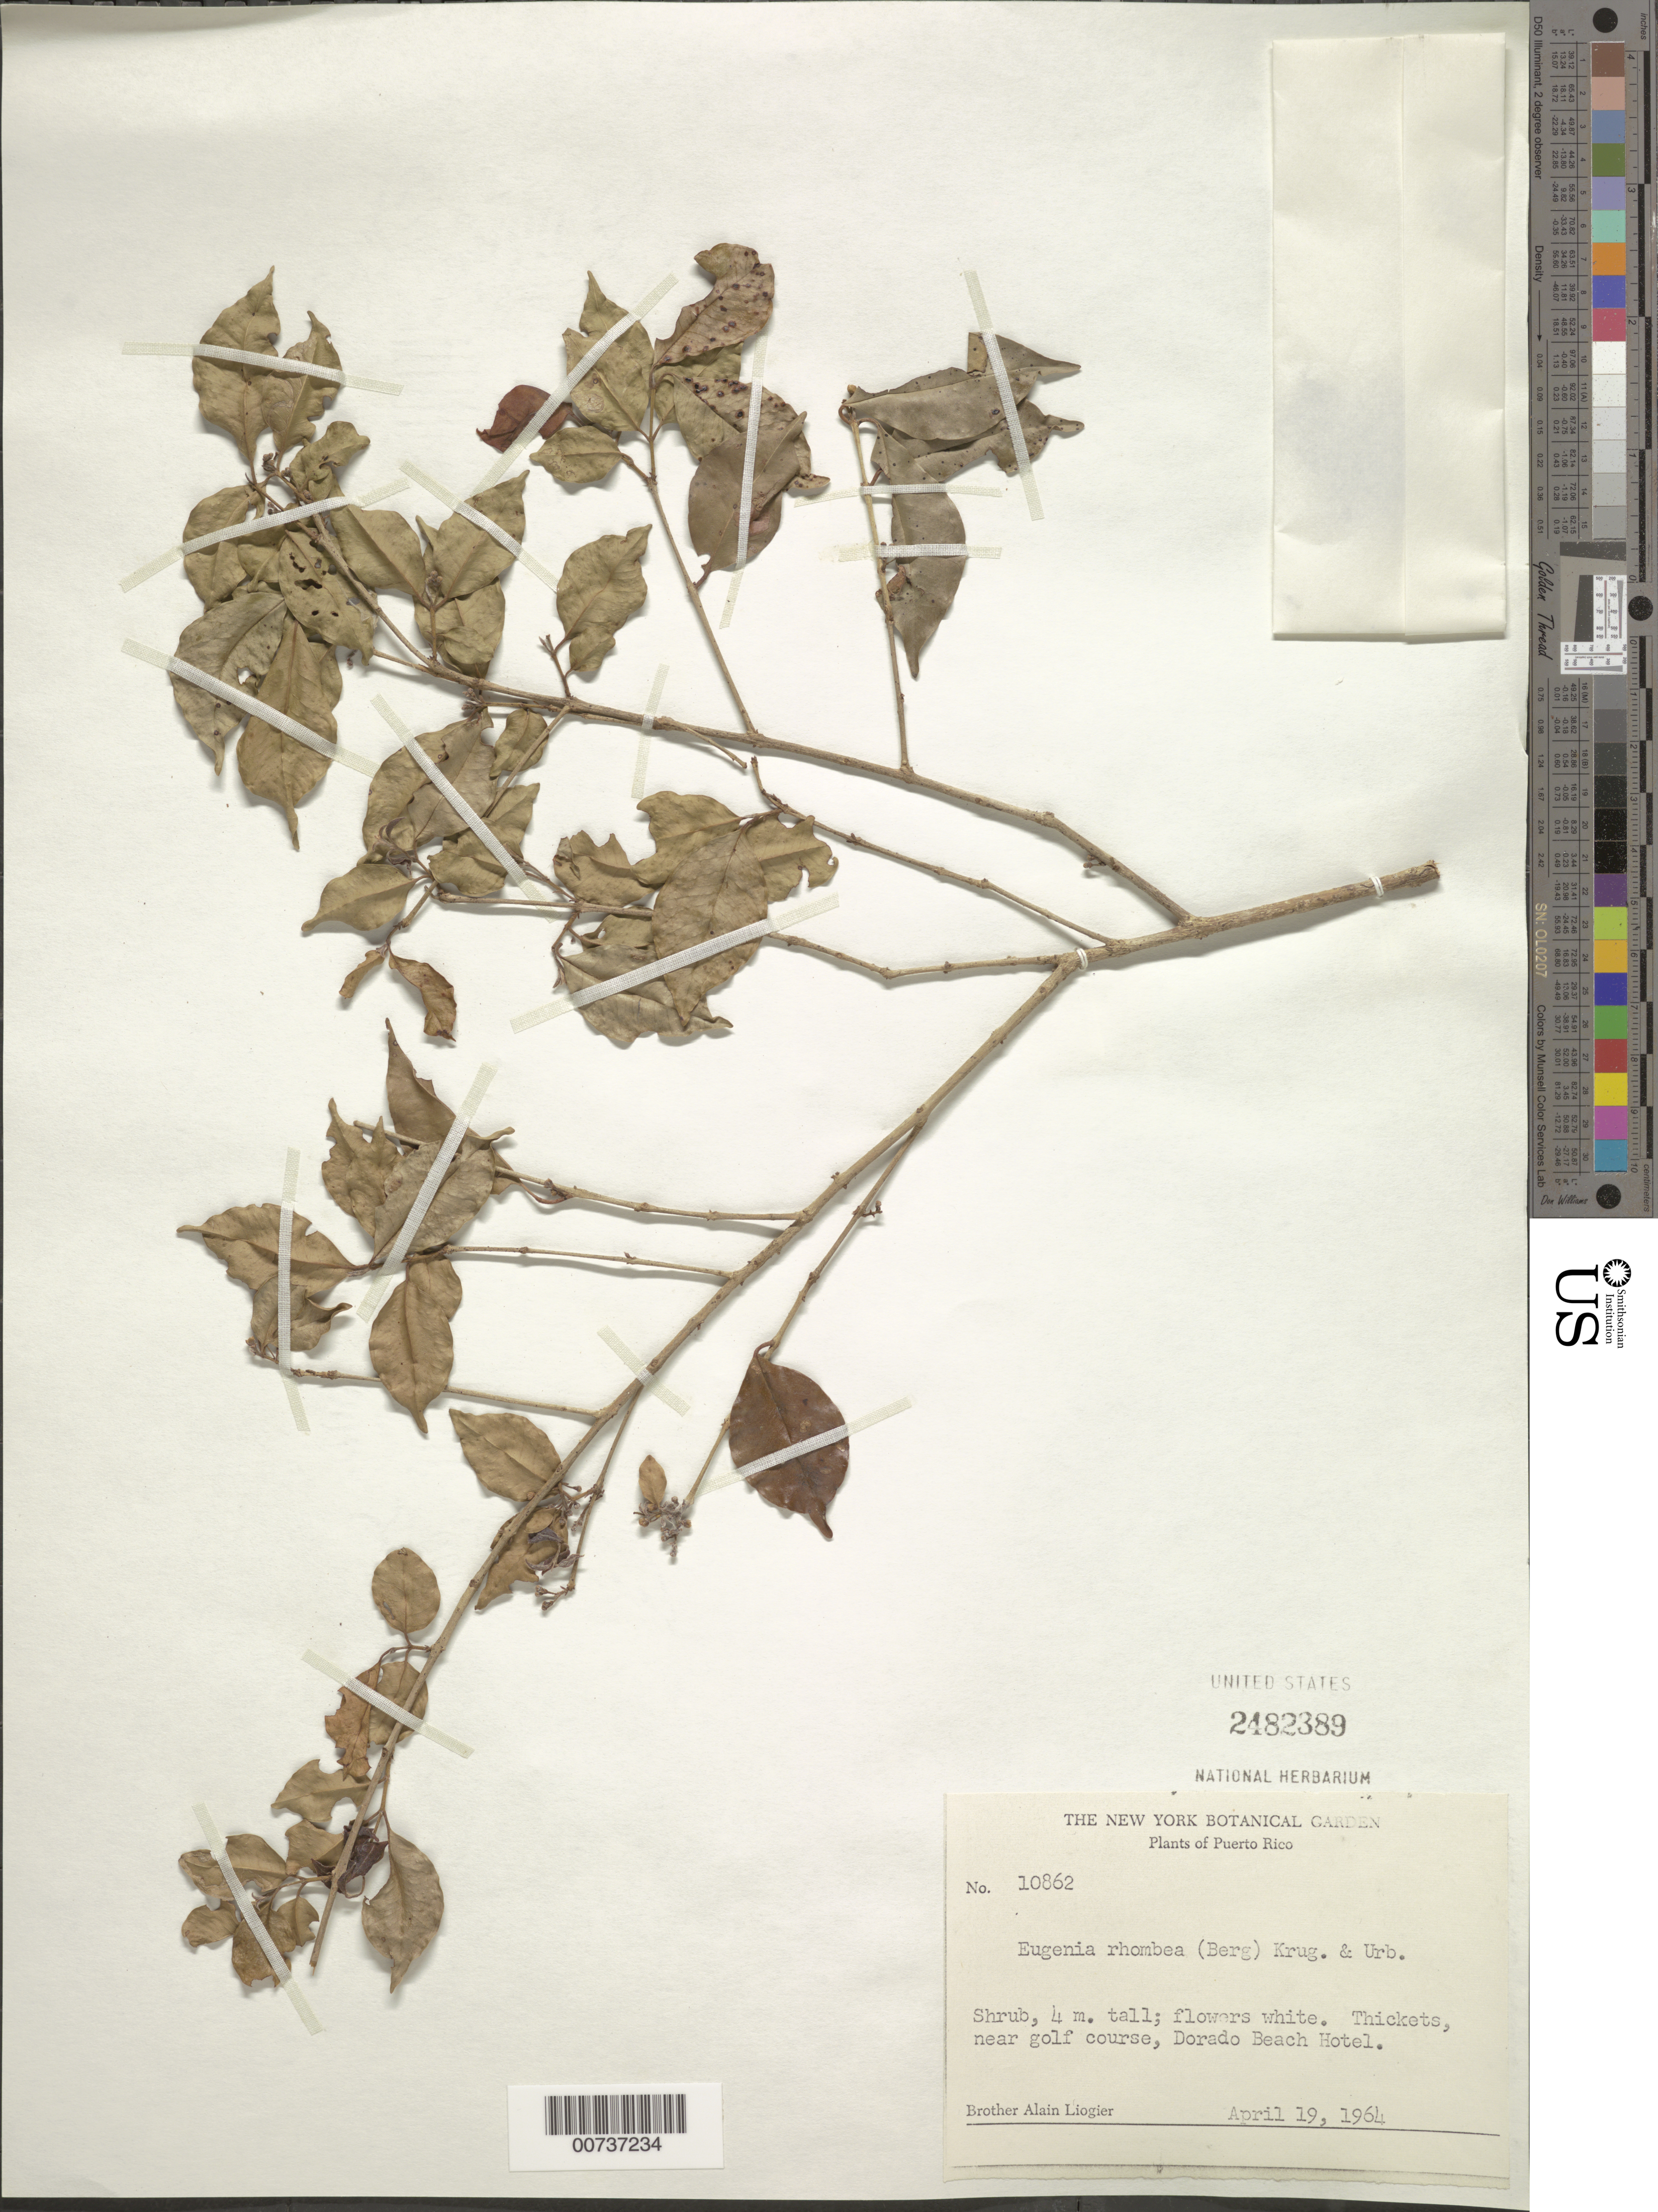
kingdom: Plantae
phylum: Tracheophyta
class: Magnoliopsida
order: Myrtales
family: Myrtaceae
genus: Eugenia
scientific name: Eugenia rhombea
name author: (O. Berg) Krug & Urb.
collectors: A. H. Liogier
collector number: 10862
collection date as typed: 19 Apr 1964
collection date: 1964-04-19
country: Puerto Rico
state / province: Dorado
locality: Dorado Beach Hotel, near golf course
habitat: Thickets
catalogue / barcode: US 2482389